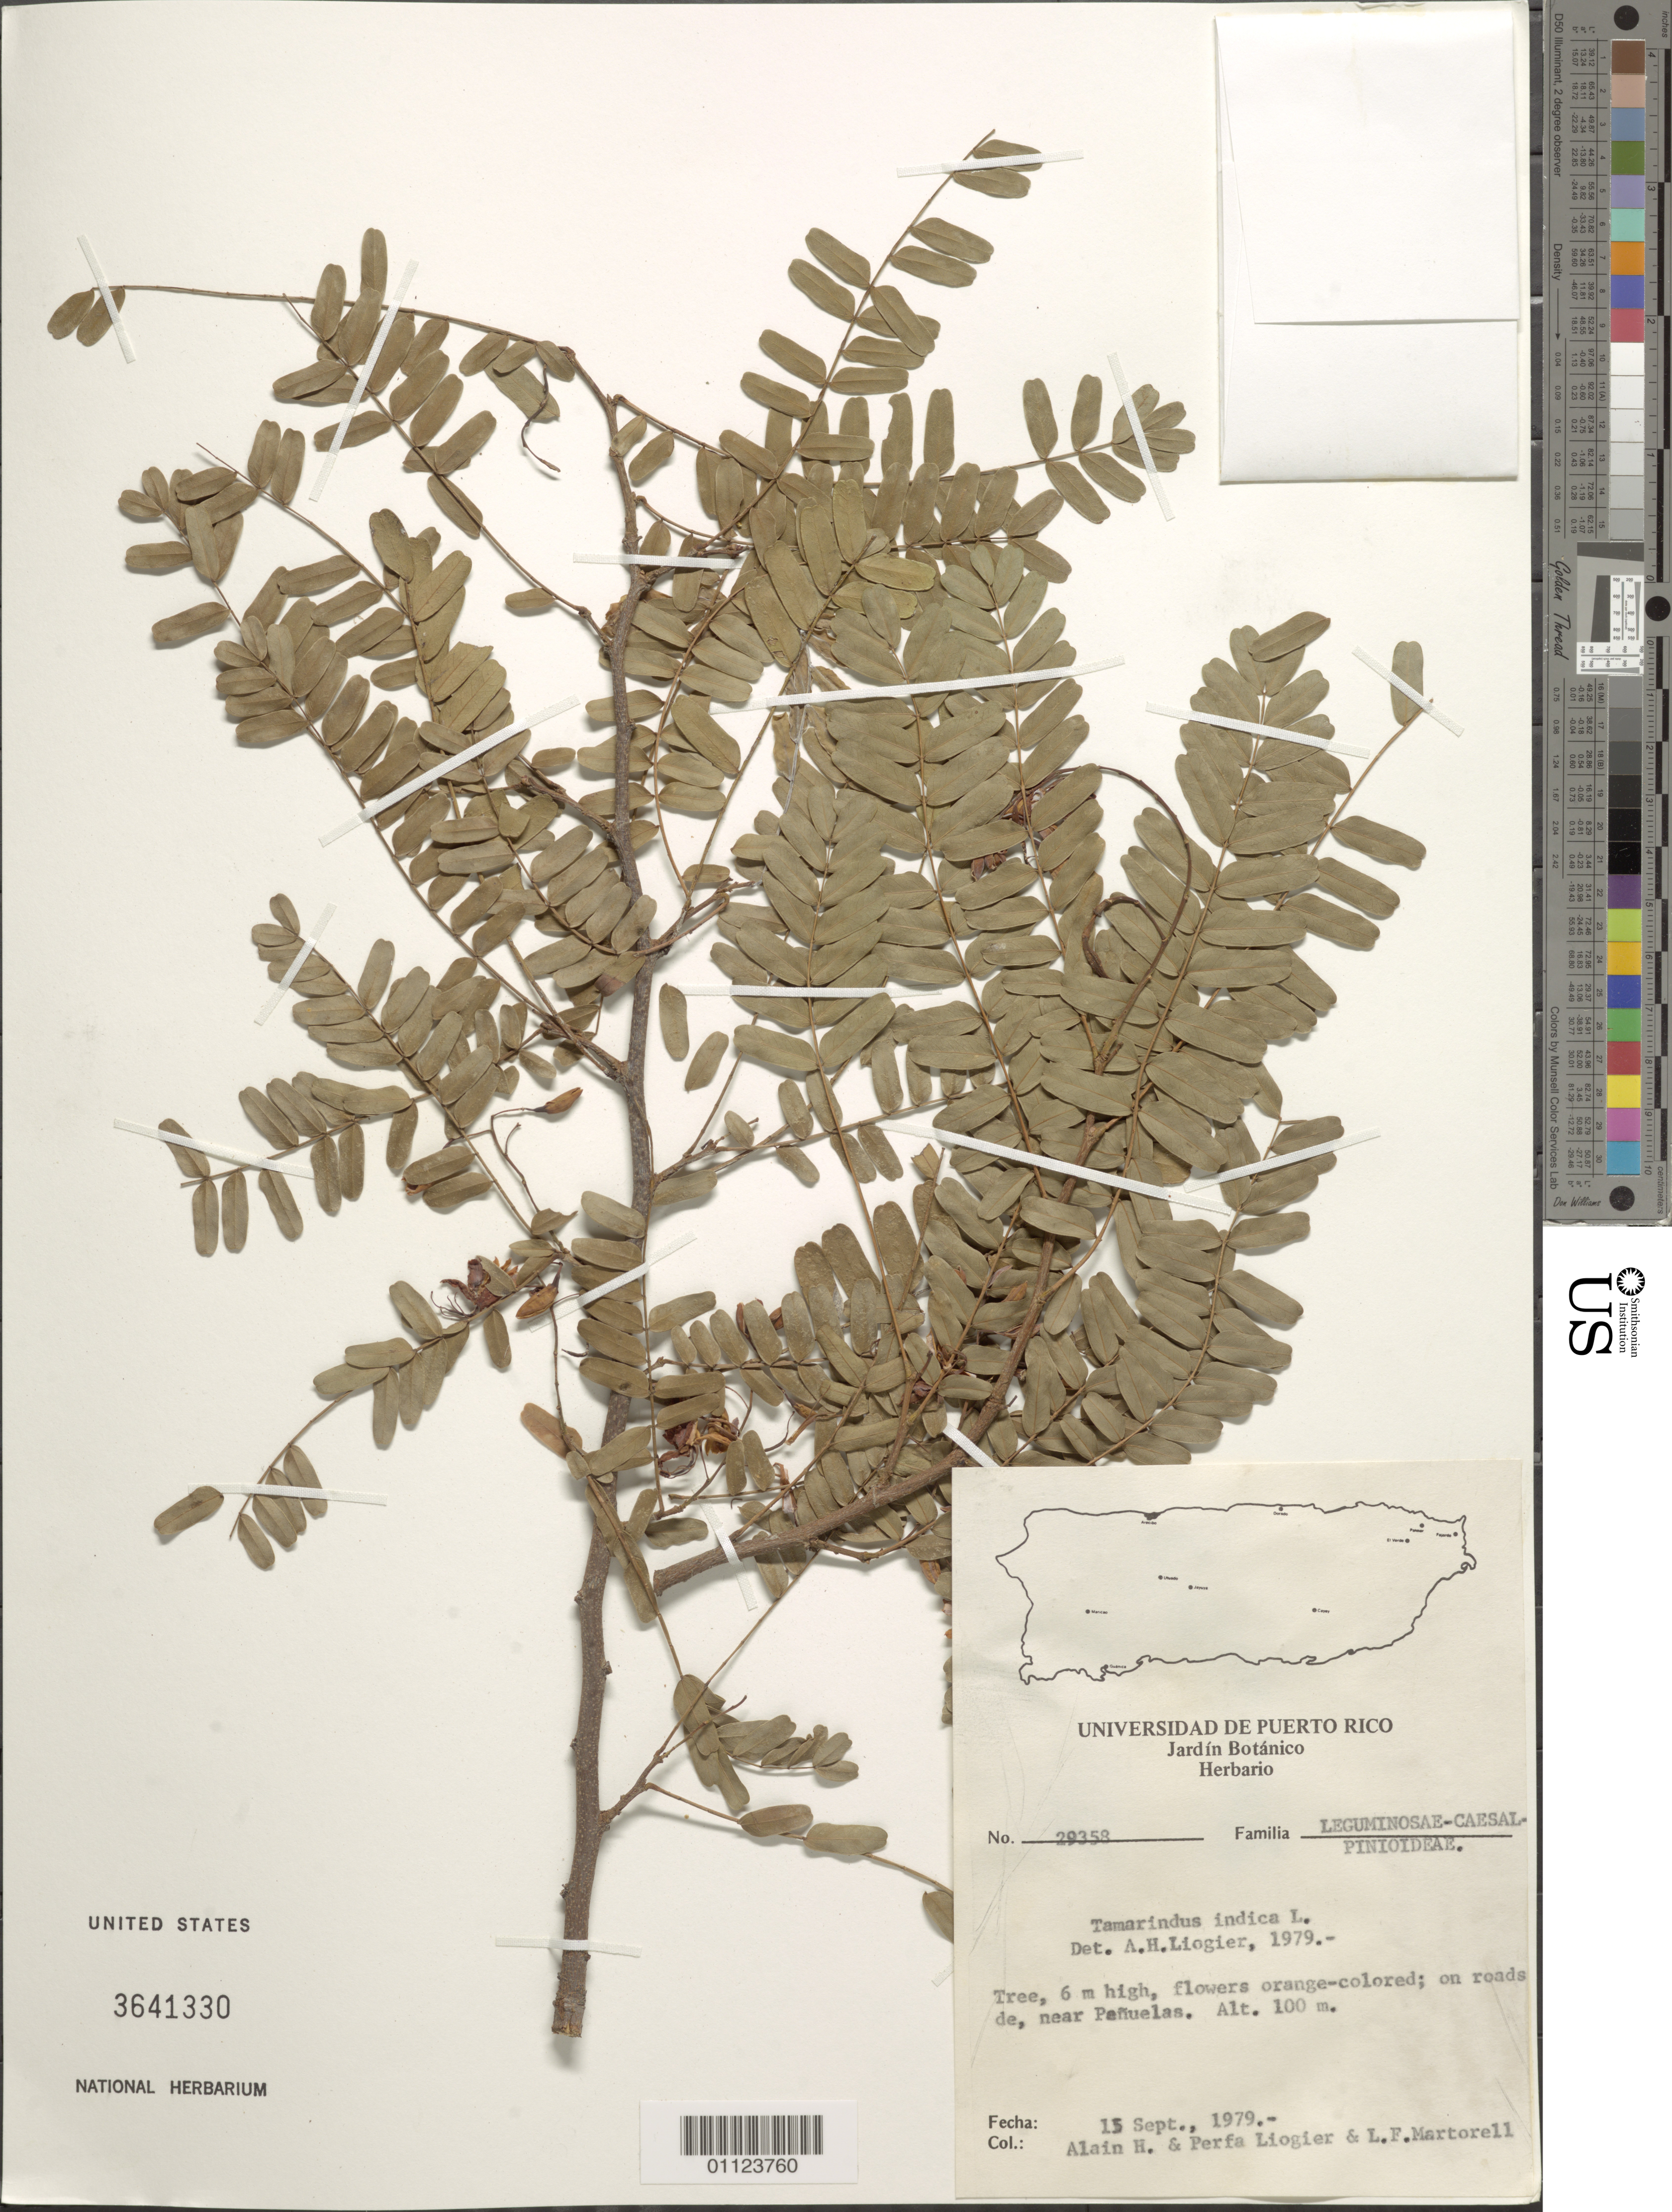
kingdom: Plantae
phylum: Tracheophyta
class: Magnoliopsida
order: Fabales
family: Fabaceae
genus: Tamarindus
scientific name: Tamarindus indica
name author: L.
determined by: Liogier, Alain H.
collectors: A. H. Liogier, M. P. Liogier & L. Martorell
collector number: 29358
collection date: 1979-09-15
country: Puerto Rico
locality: Pañuelas, near.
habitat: On roads.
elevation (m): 100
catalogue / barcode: US 3641330